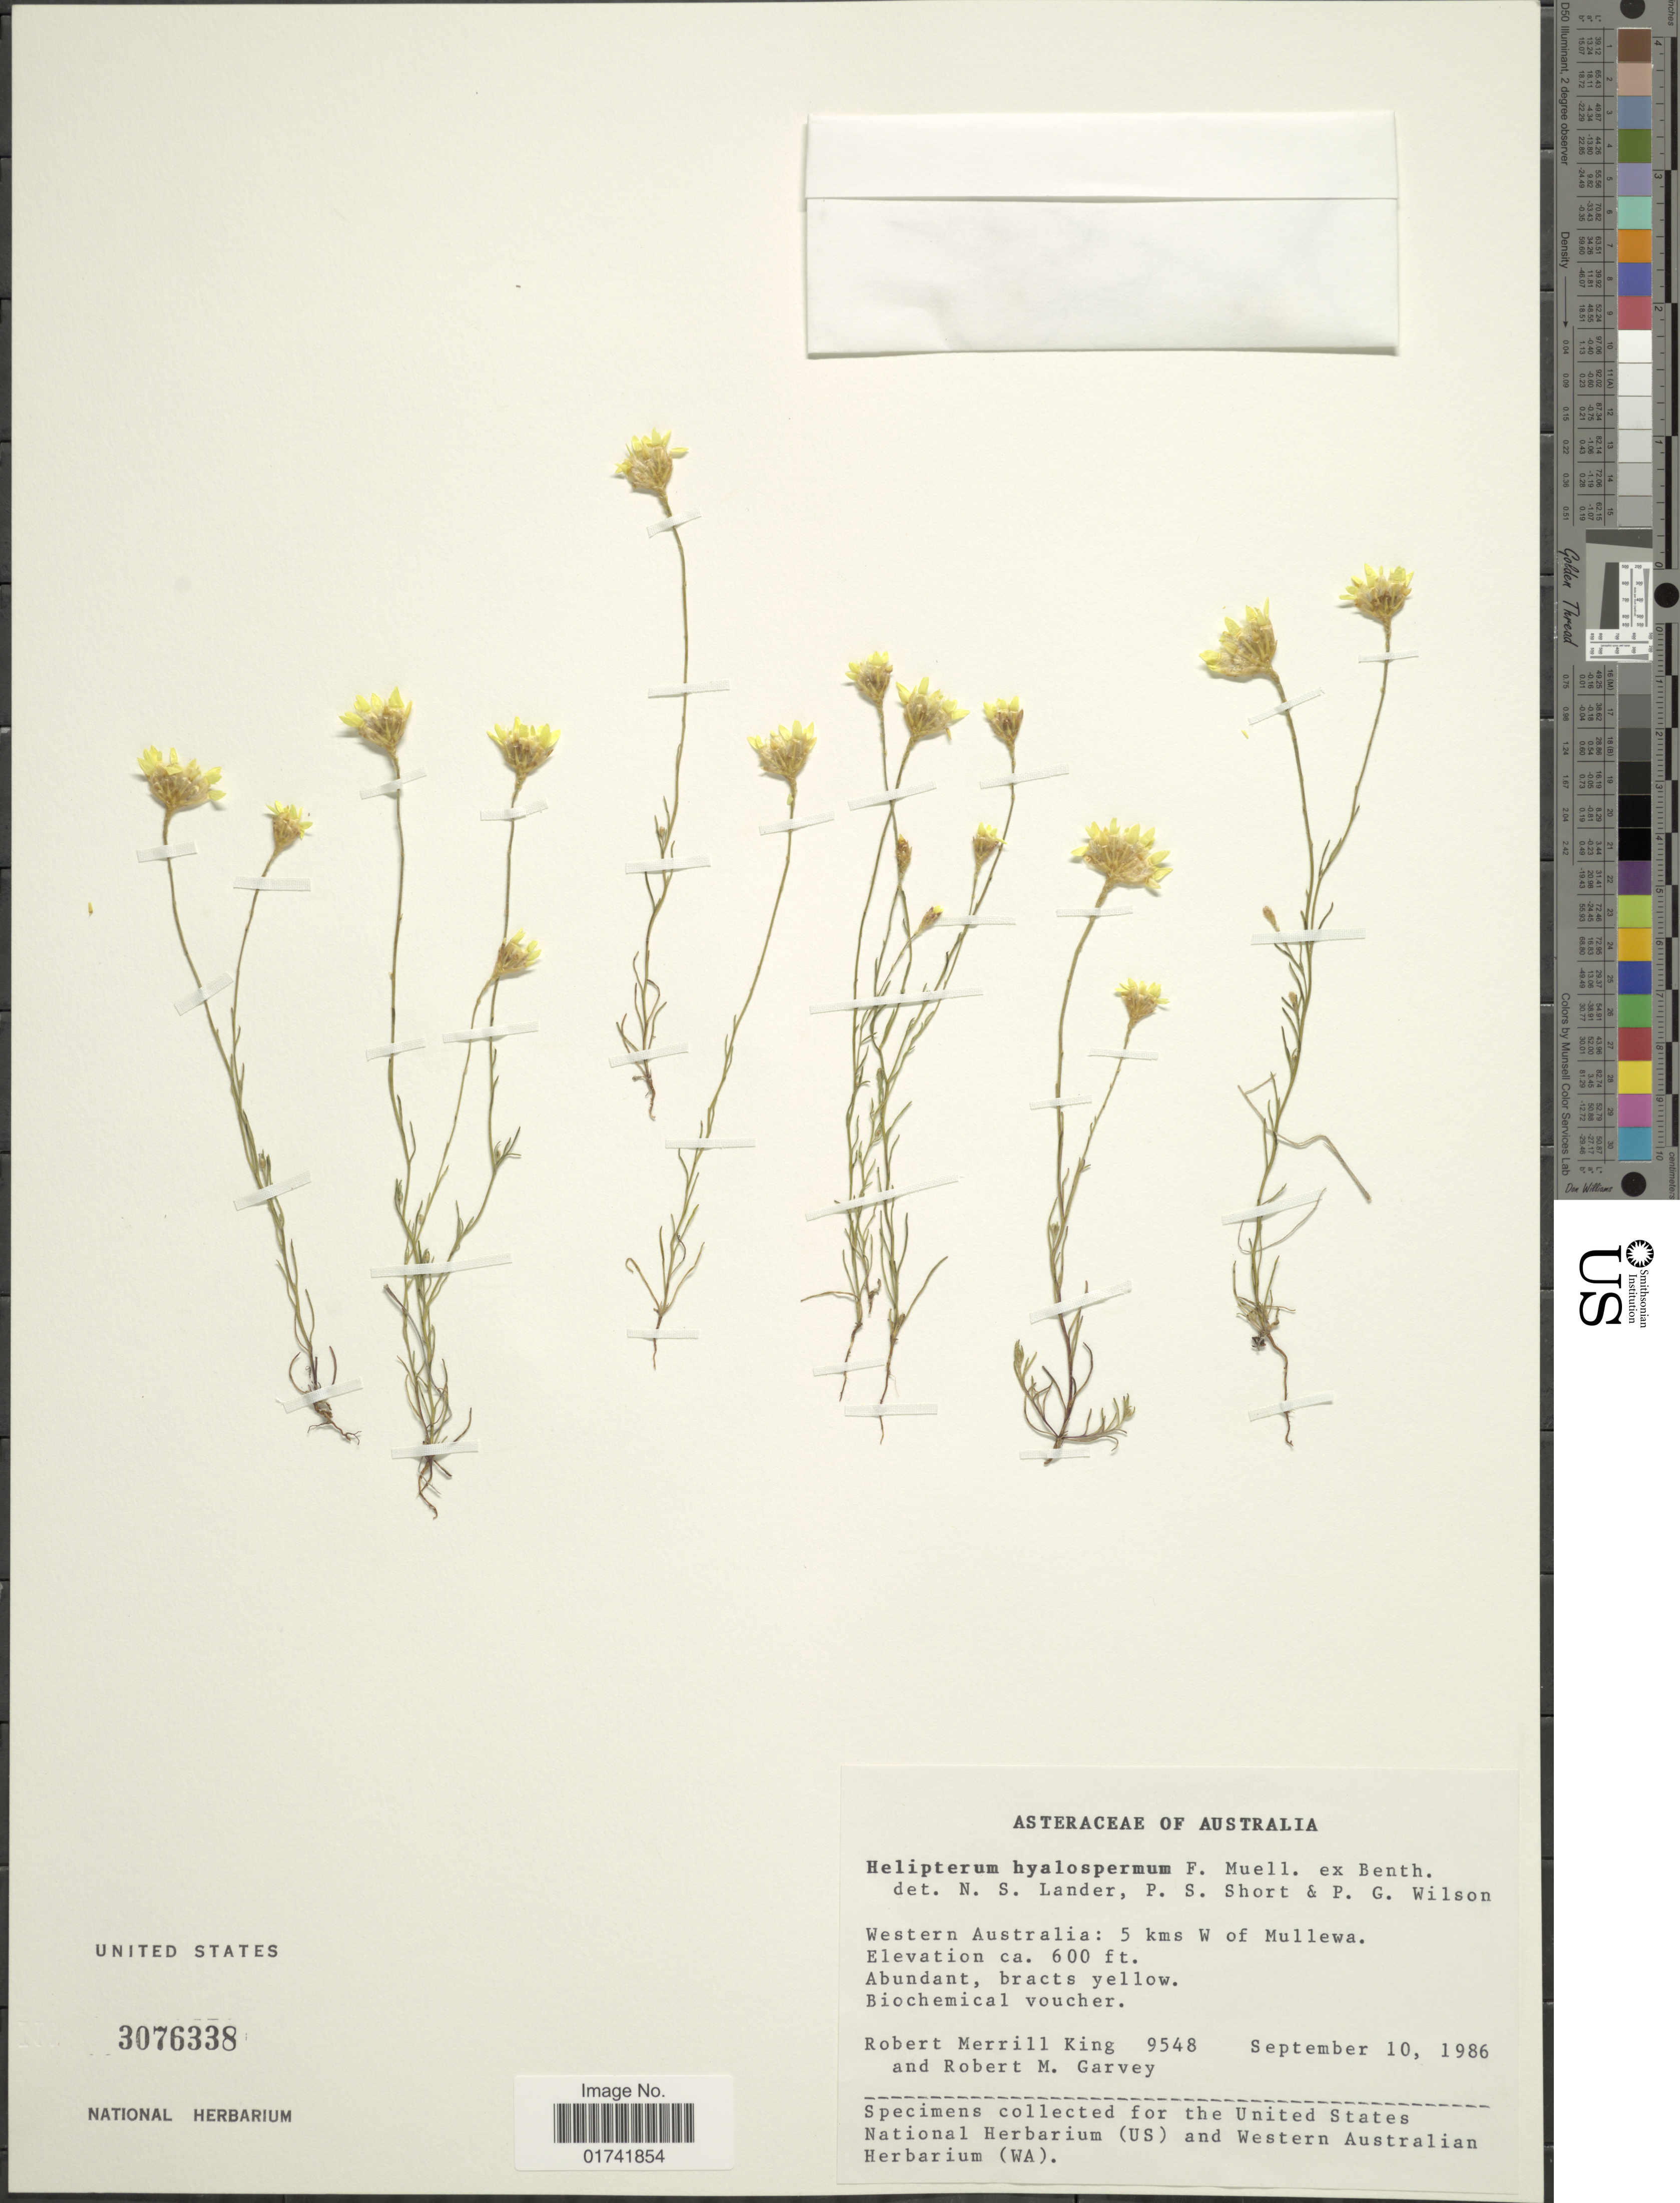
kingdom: Plantae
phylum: Tracheophyta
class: Magnoliopsida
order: Asterales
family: Asteraceae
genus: Hyalosperma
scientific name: Hyalosperma glutinosum subsp. glutinosum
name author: Steetz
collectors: R. M. King & R. Garvey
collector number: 9548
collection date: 1986-09-10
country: Australia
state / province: Western Australia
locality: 5 kms W of Mullewa.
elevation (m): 183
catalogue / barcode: US 3076338